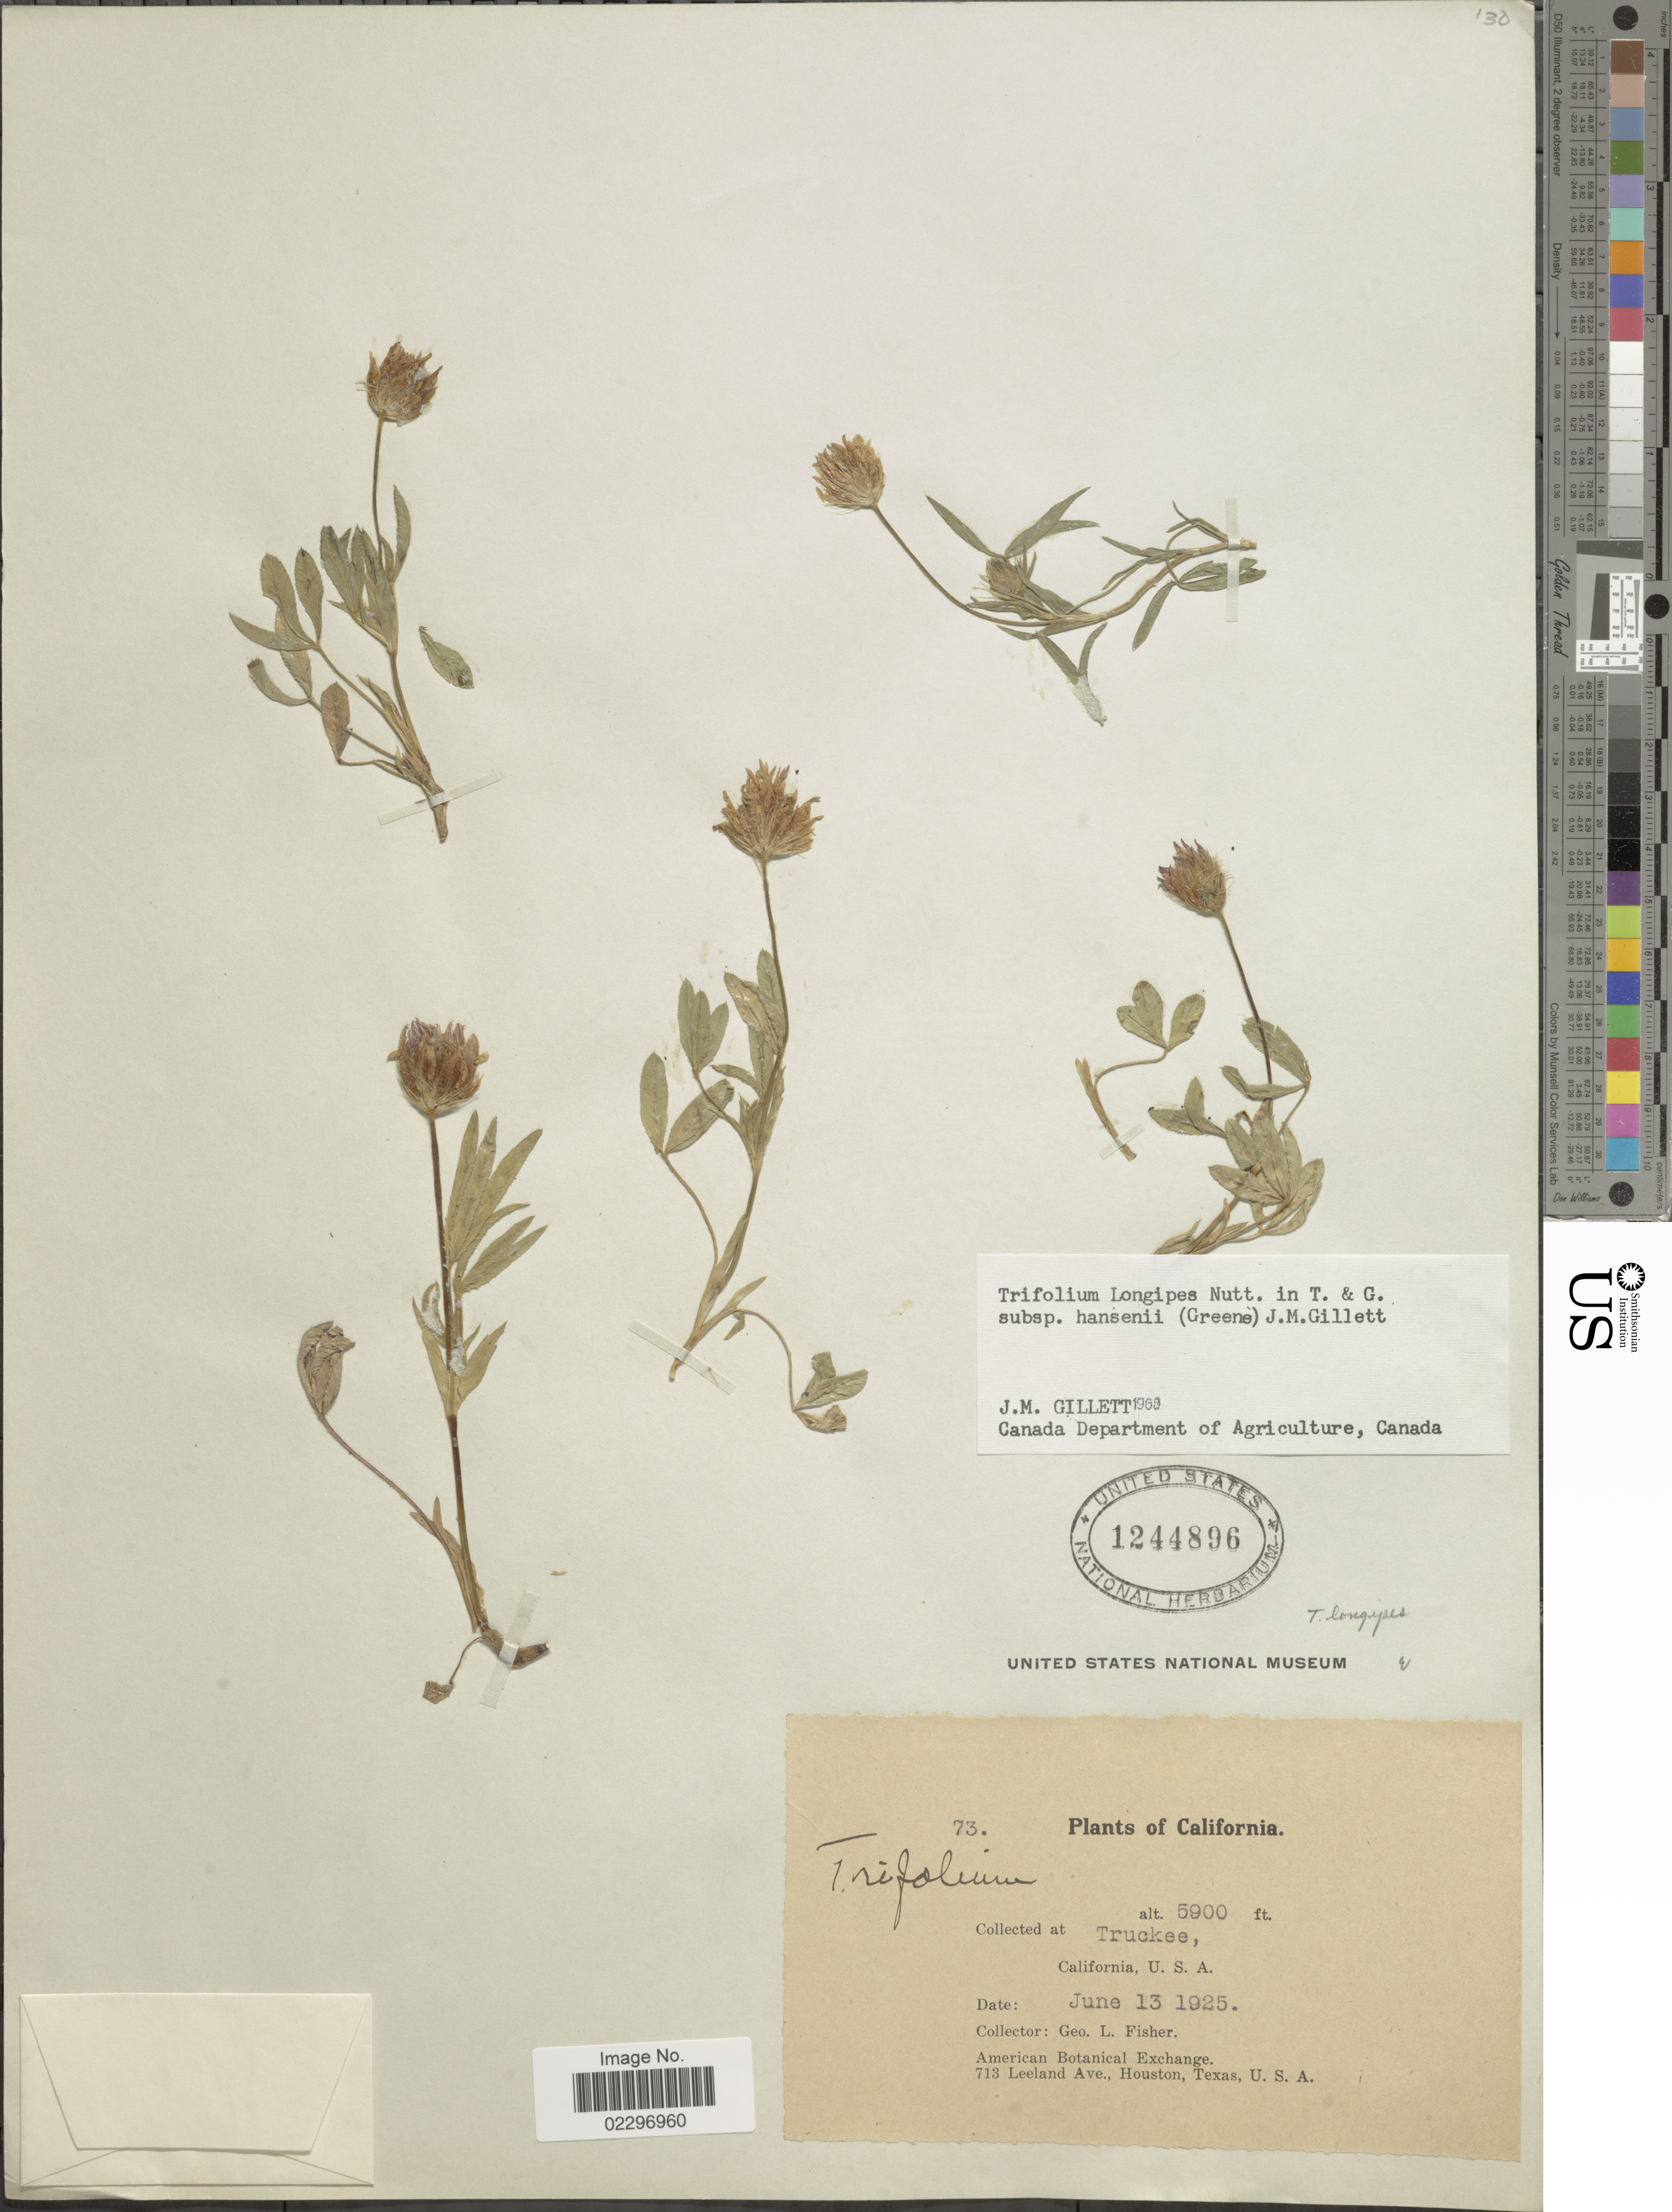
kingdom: Plantae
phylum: Tracheophyta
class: Magnoliopsida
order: Fabales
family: Fabaceae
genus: Trifolium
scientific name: Trifolium longipes subsp. hansenii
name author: (Greene) J.M. Gillett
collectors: G. L. Fisher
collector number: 73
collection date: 1925-06-13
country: United States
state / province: California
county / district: Nevada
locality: Truckee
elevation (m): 1798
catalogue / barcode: US 1244896